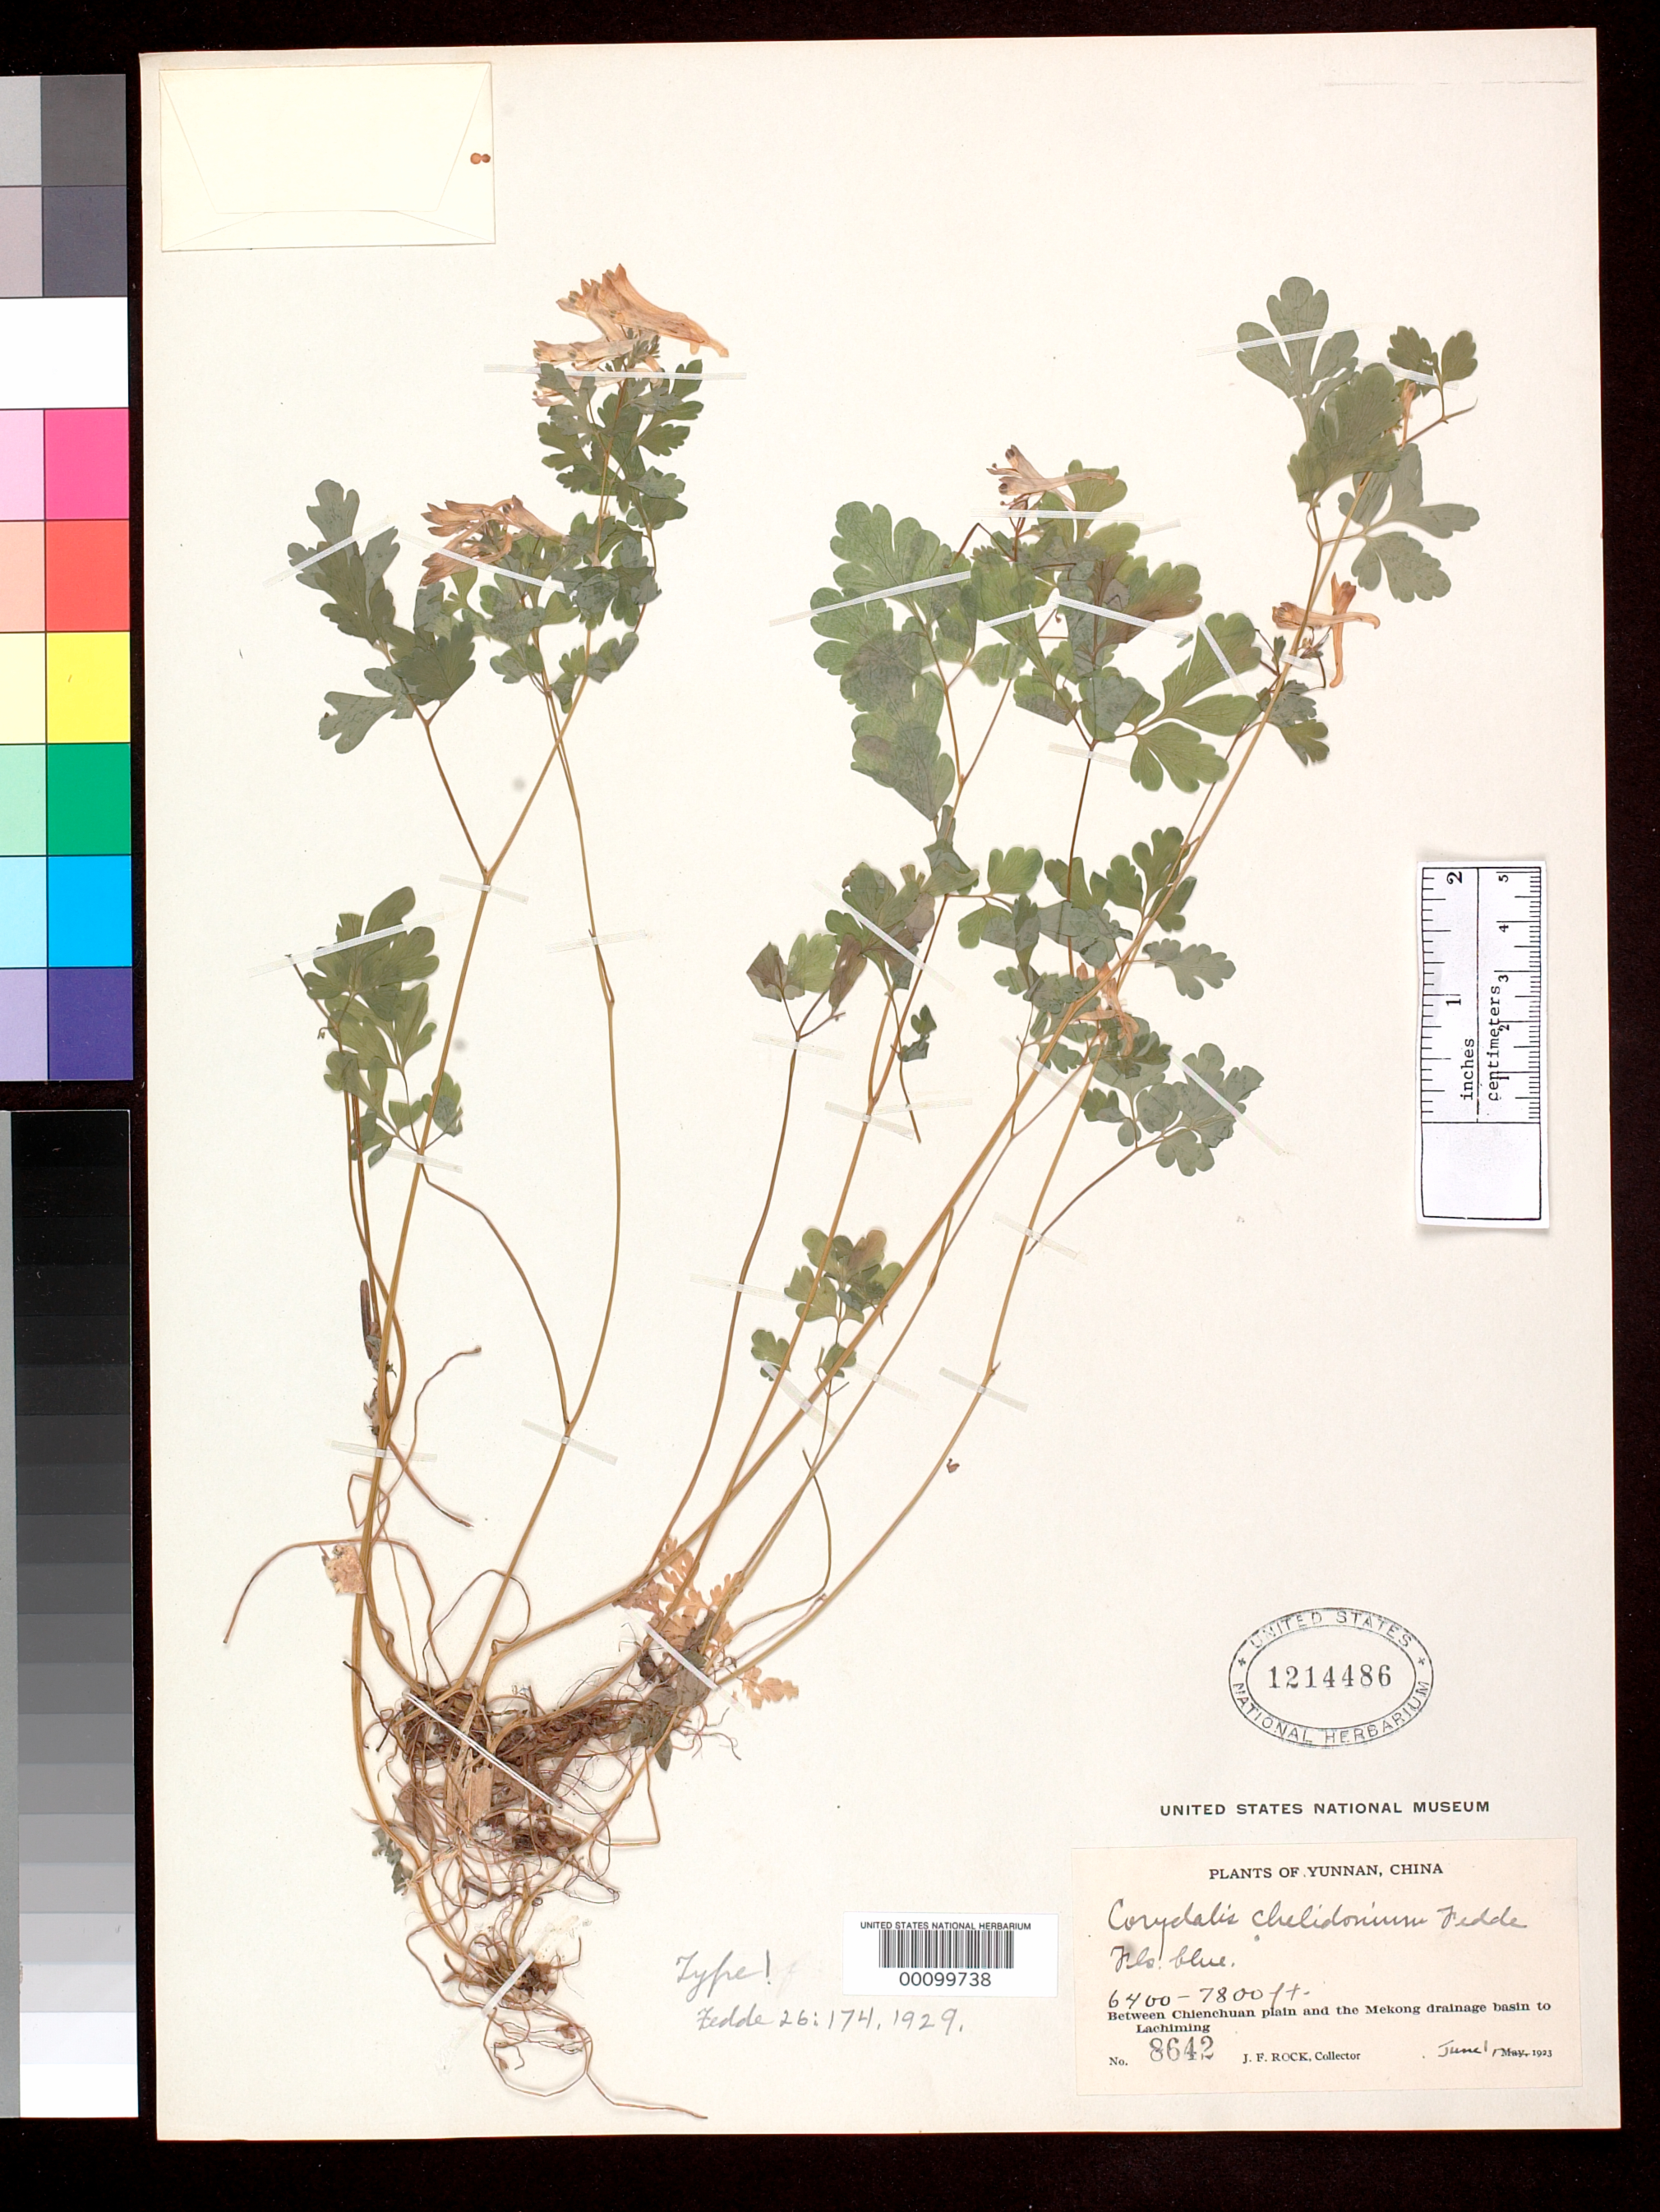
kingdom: Plantae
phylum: Tracheophyta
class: Magnoliopsida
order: Ranunculales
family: Papaveraceae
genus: Corydalis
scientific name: Corydalis chelidonium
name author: Fedde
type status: Isotype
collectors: J. F. Rock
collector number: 8642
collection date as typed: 1922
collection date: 1922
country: China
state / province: Yunnan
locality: Between Chienchuan Plain & Meking drainage basin to Lachiming.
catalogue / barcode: US 1214486